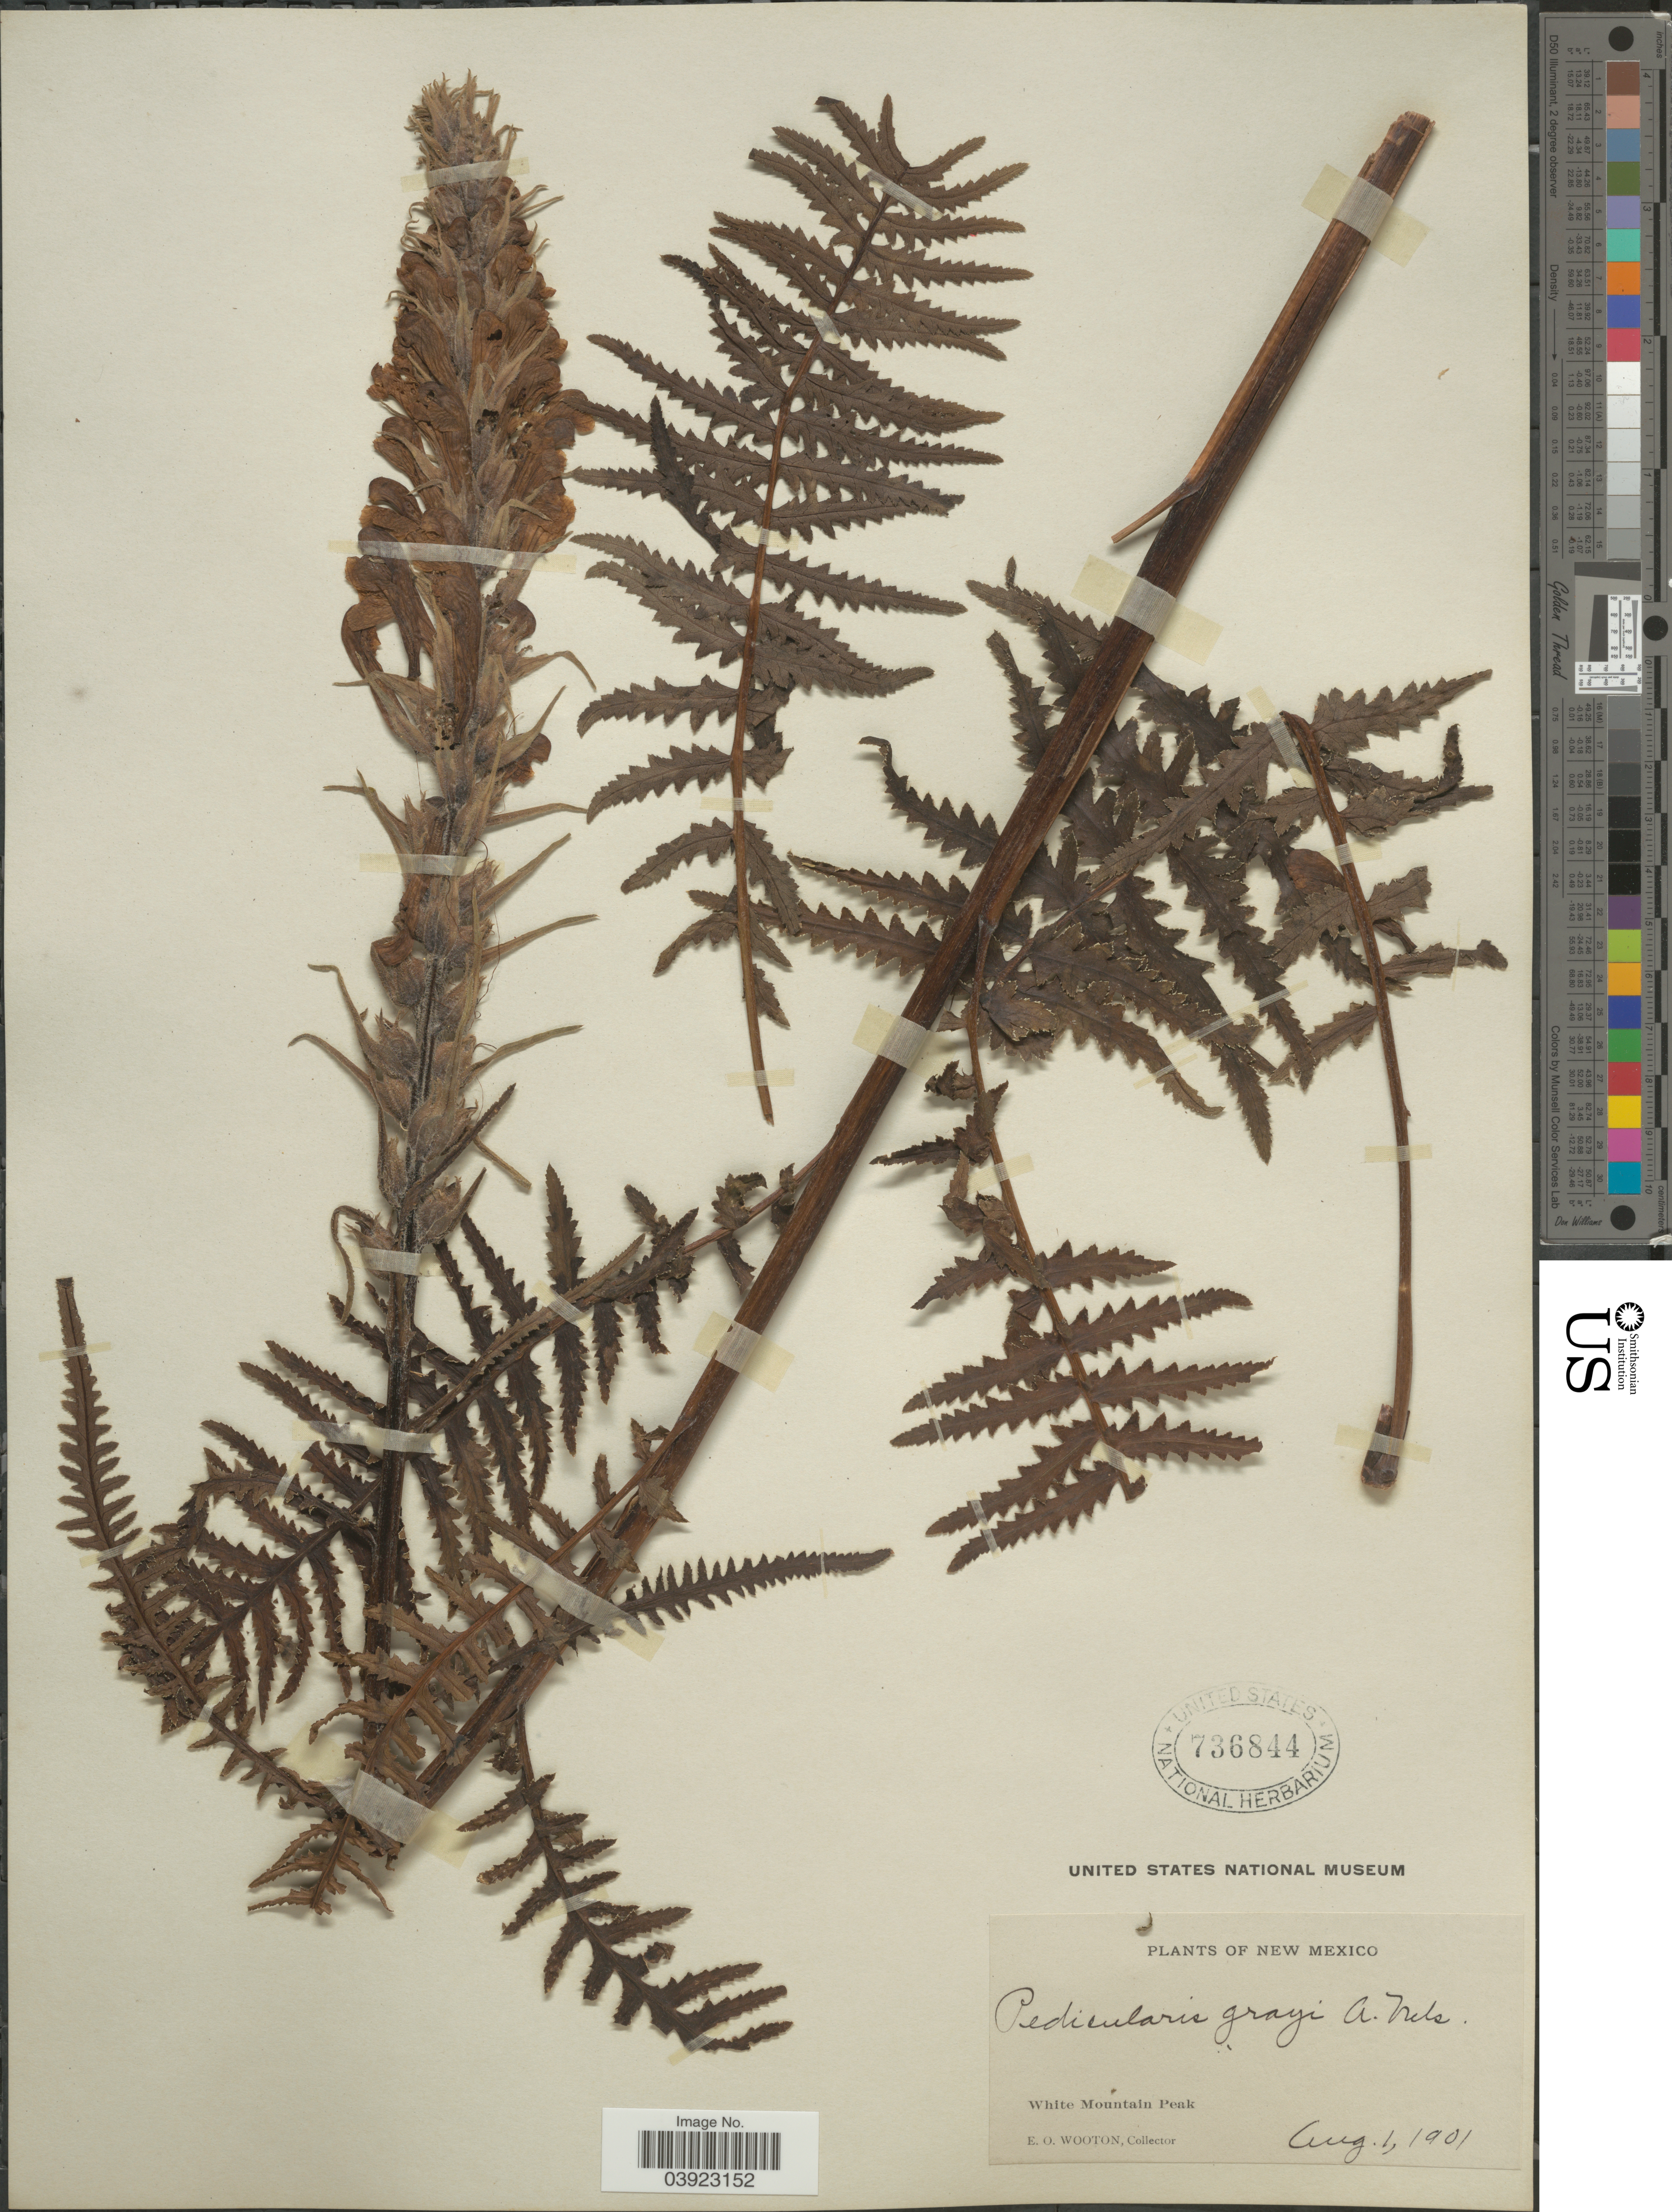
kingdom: Plantae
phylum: Tracheophyta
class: Magnoliopsida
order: Lamiales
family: Orobanchaceae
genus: Pedicularis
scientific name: Pedicularis procera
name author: A. Gray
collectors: E. O. Wooton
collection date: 1901-08-01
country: United States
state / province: New Mexico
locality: White Mountain Peak.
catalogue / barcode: US 736844